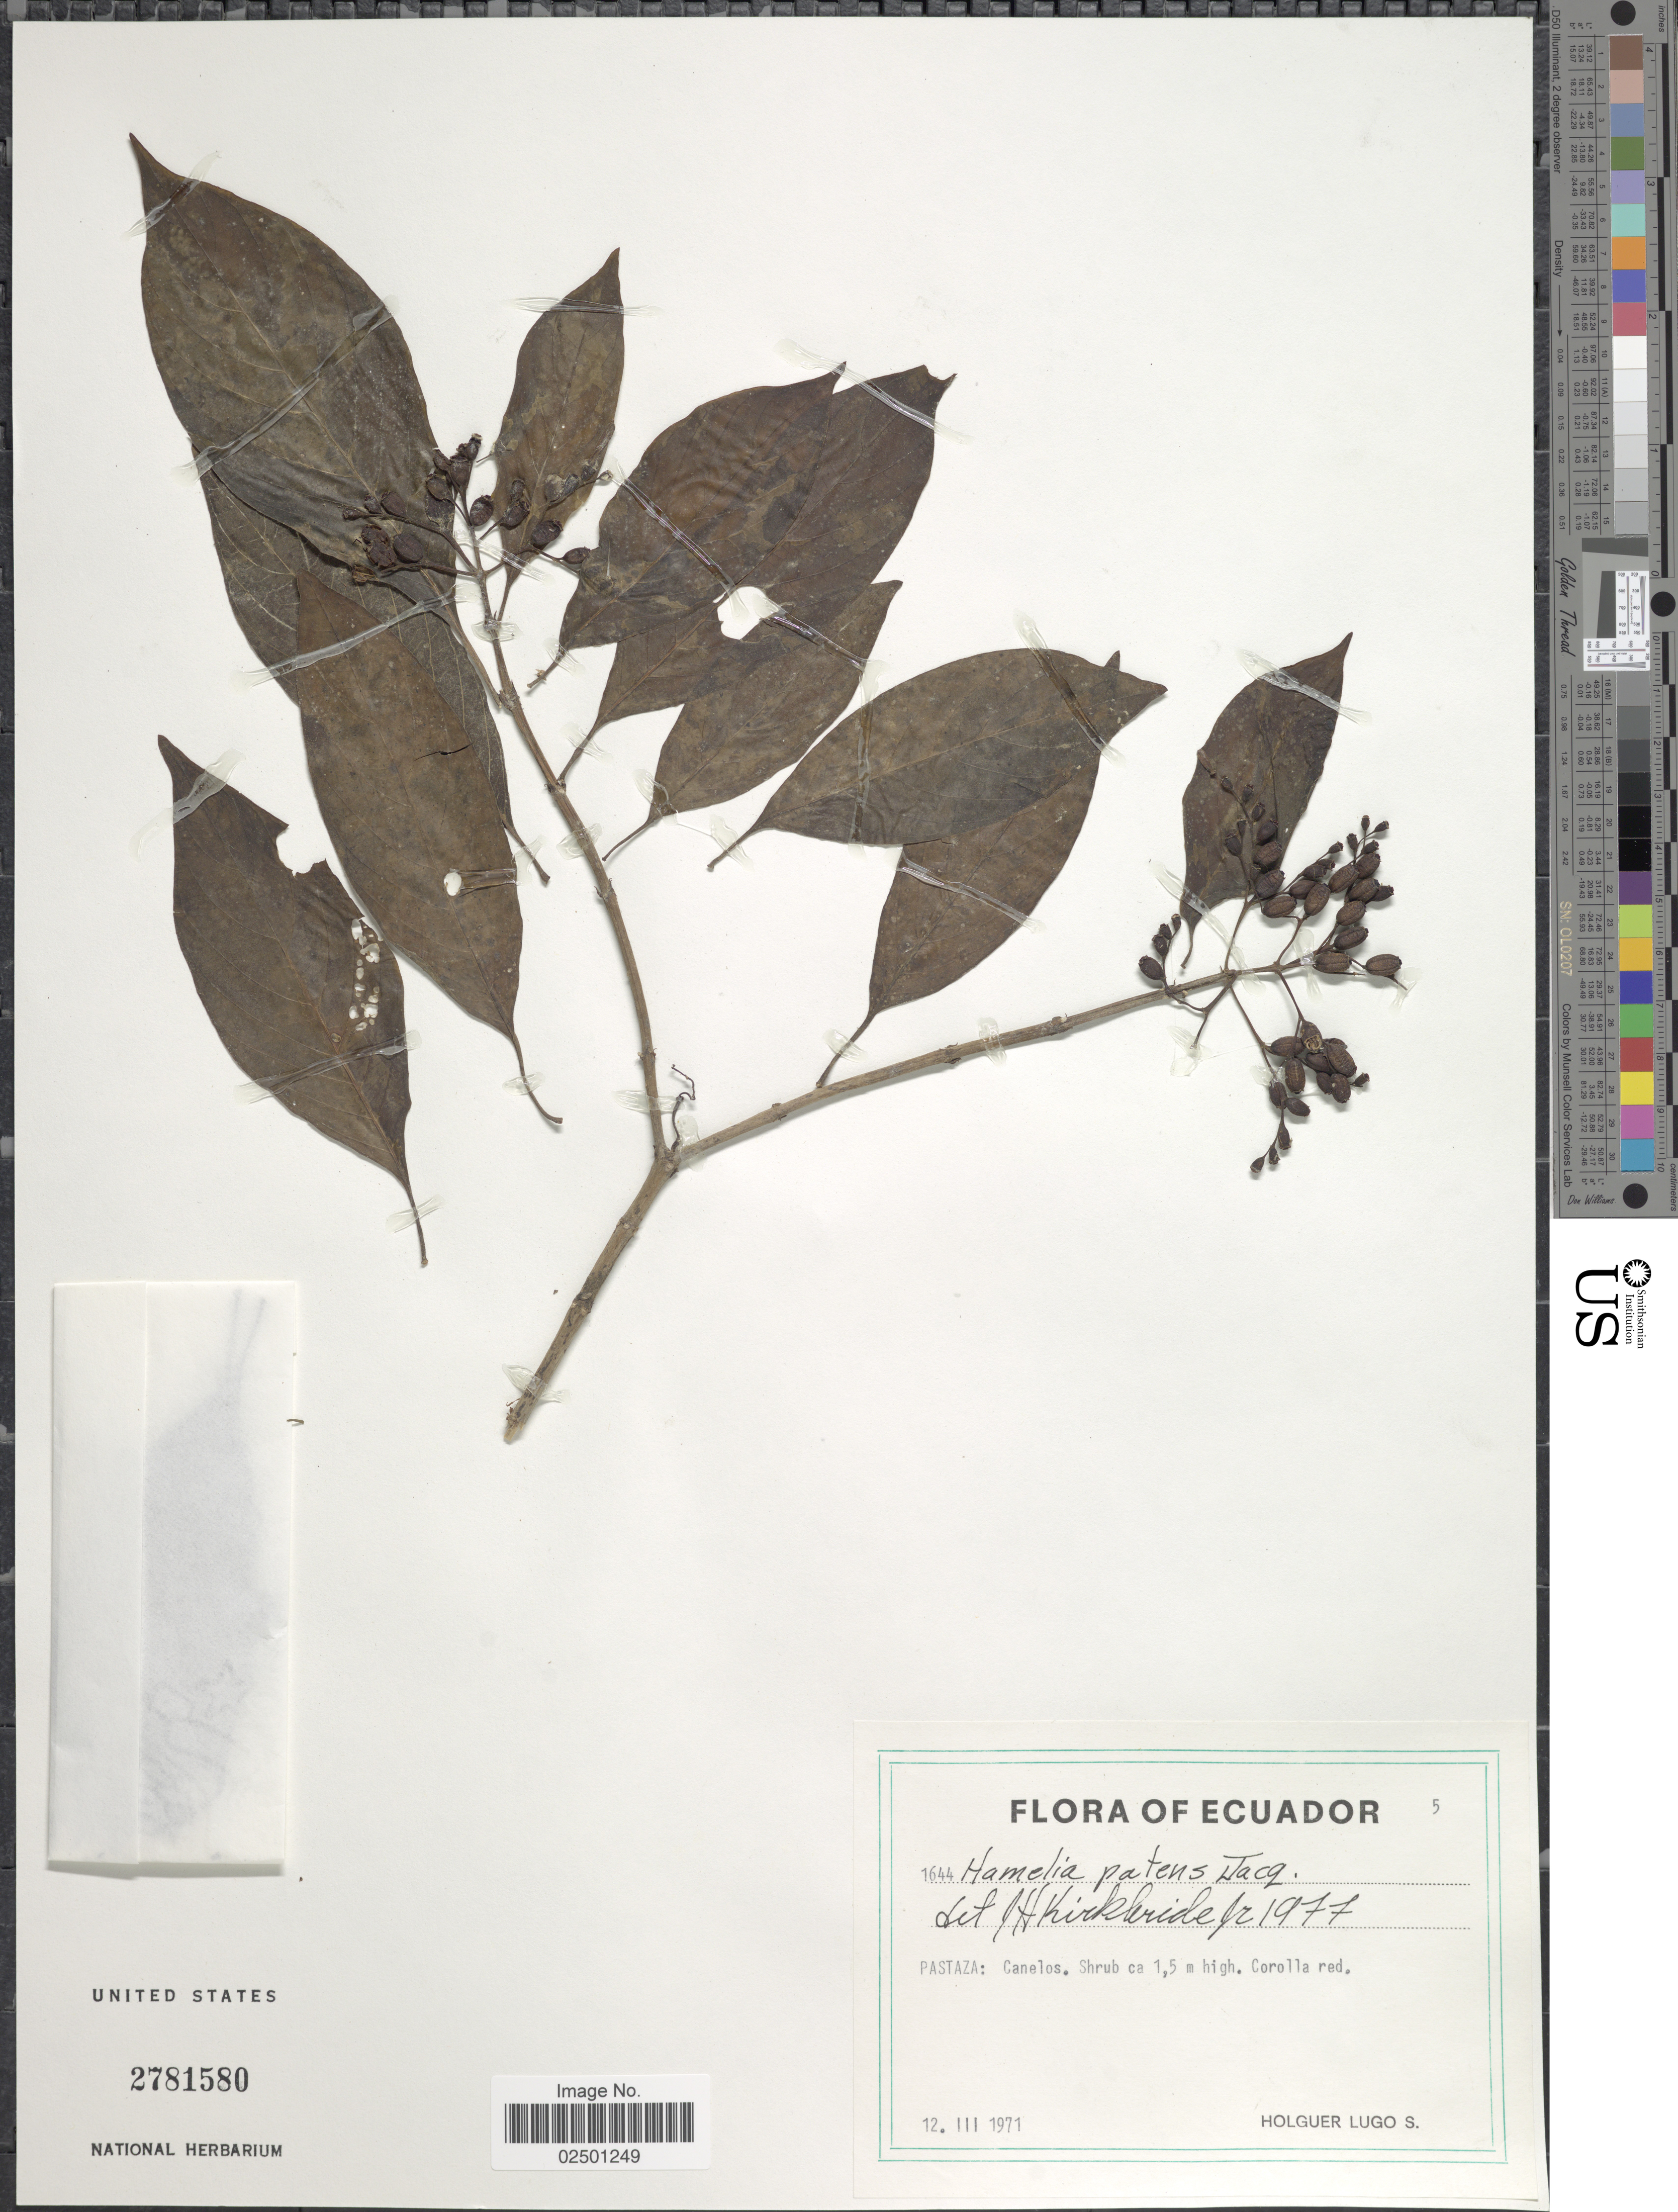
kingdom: Plantae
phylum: Tracheophyta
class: Magnoliopsida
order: Gentianales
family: Rubiaceae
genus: Hamelia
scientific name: Hamelia patens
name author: Jacq.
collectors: H. Lugo S.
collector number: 1644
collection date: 1971-03-12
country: Ecuador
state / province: Pastaza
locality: Canelos.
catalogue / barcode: US 2781580